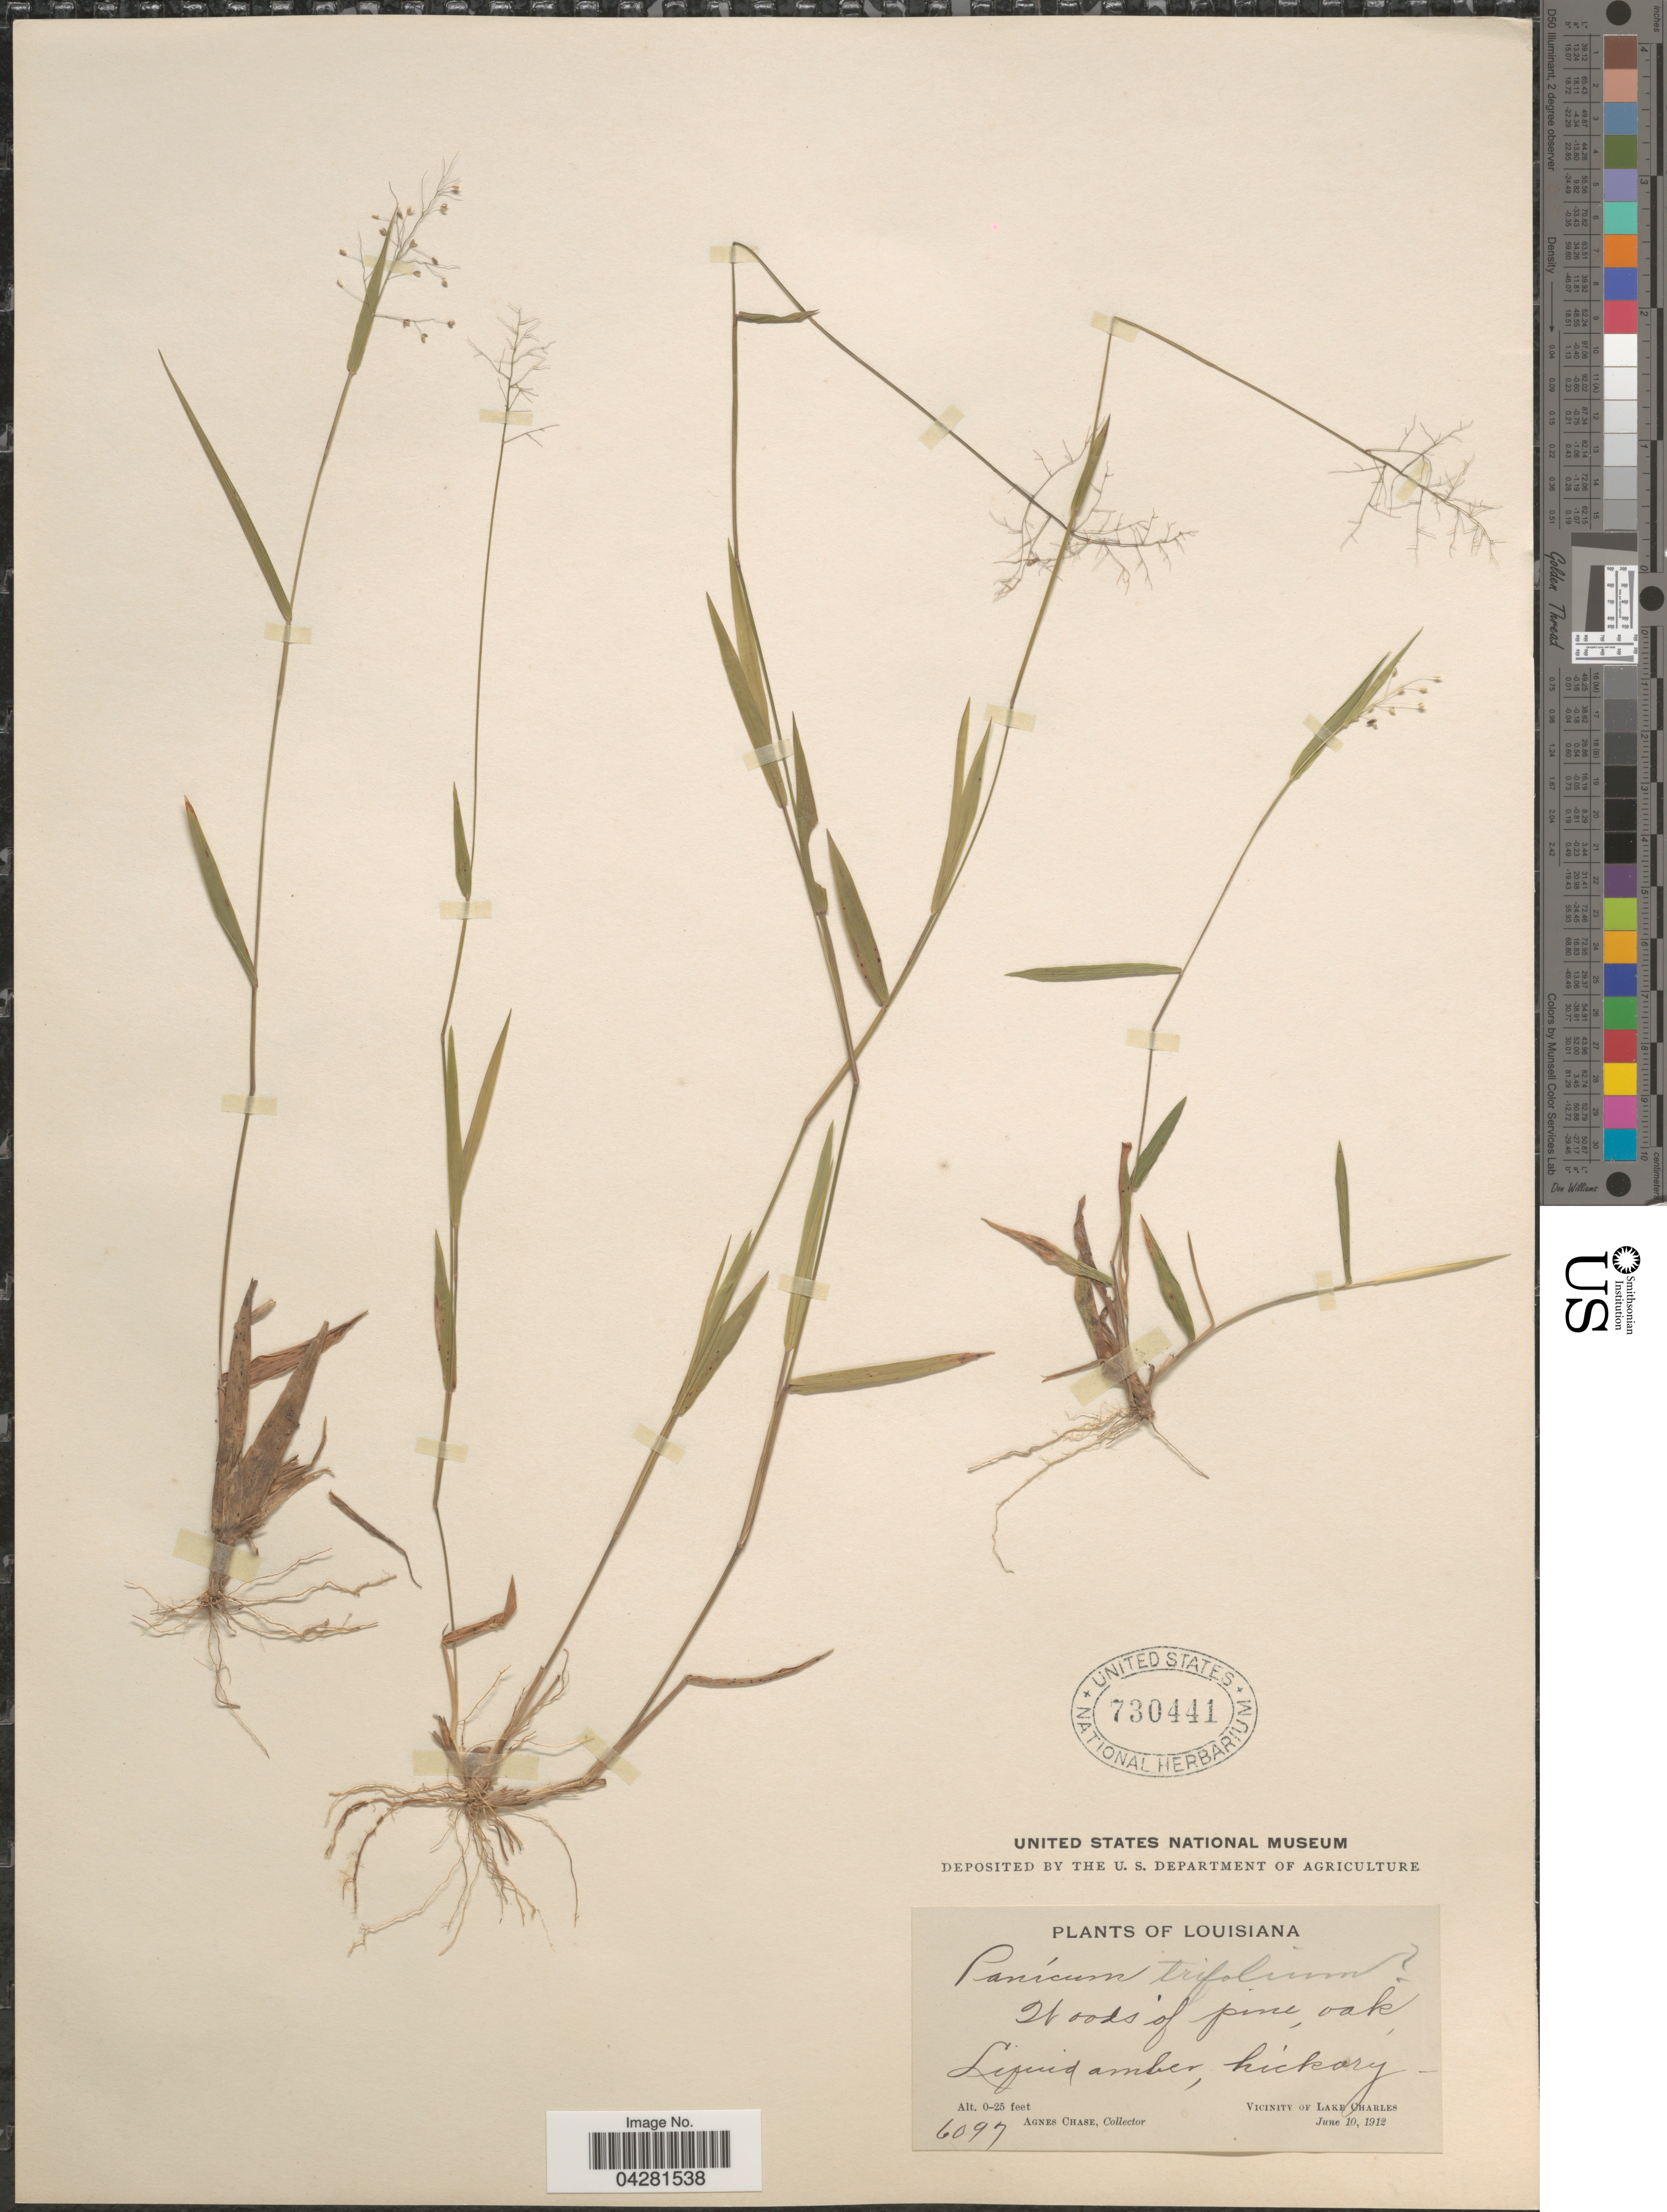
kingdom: Plantae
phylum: Tracheophyta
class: Liliopsida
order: Poales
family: Poaceae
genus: Dichanthelium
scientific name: Dichanthelium dichotomum var. unciphyllum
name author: (Trin.) Davidse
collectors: A. Chase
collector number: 6097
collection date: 1912-06-10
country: United States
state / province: Louisiana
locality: Woods of pine, oak, Liquid amber, hickory. Vicinity of Lake Charles.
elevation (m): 0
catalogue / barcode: US 730441